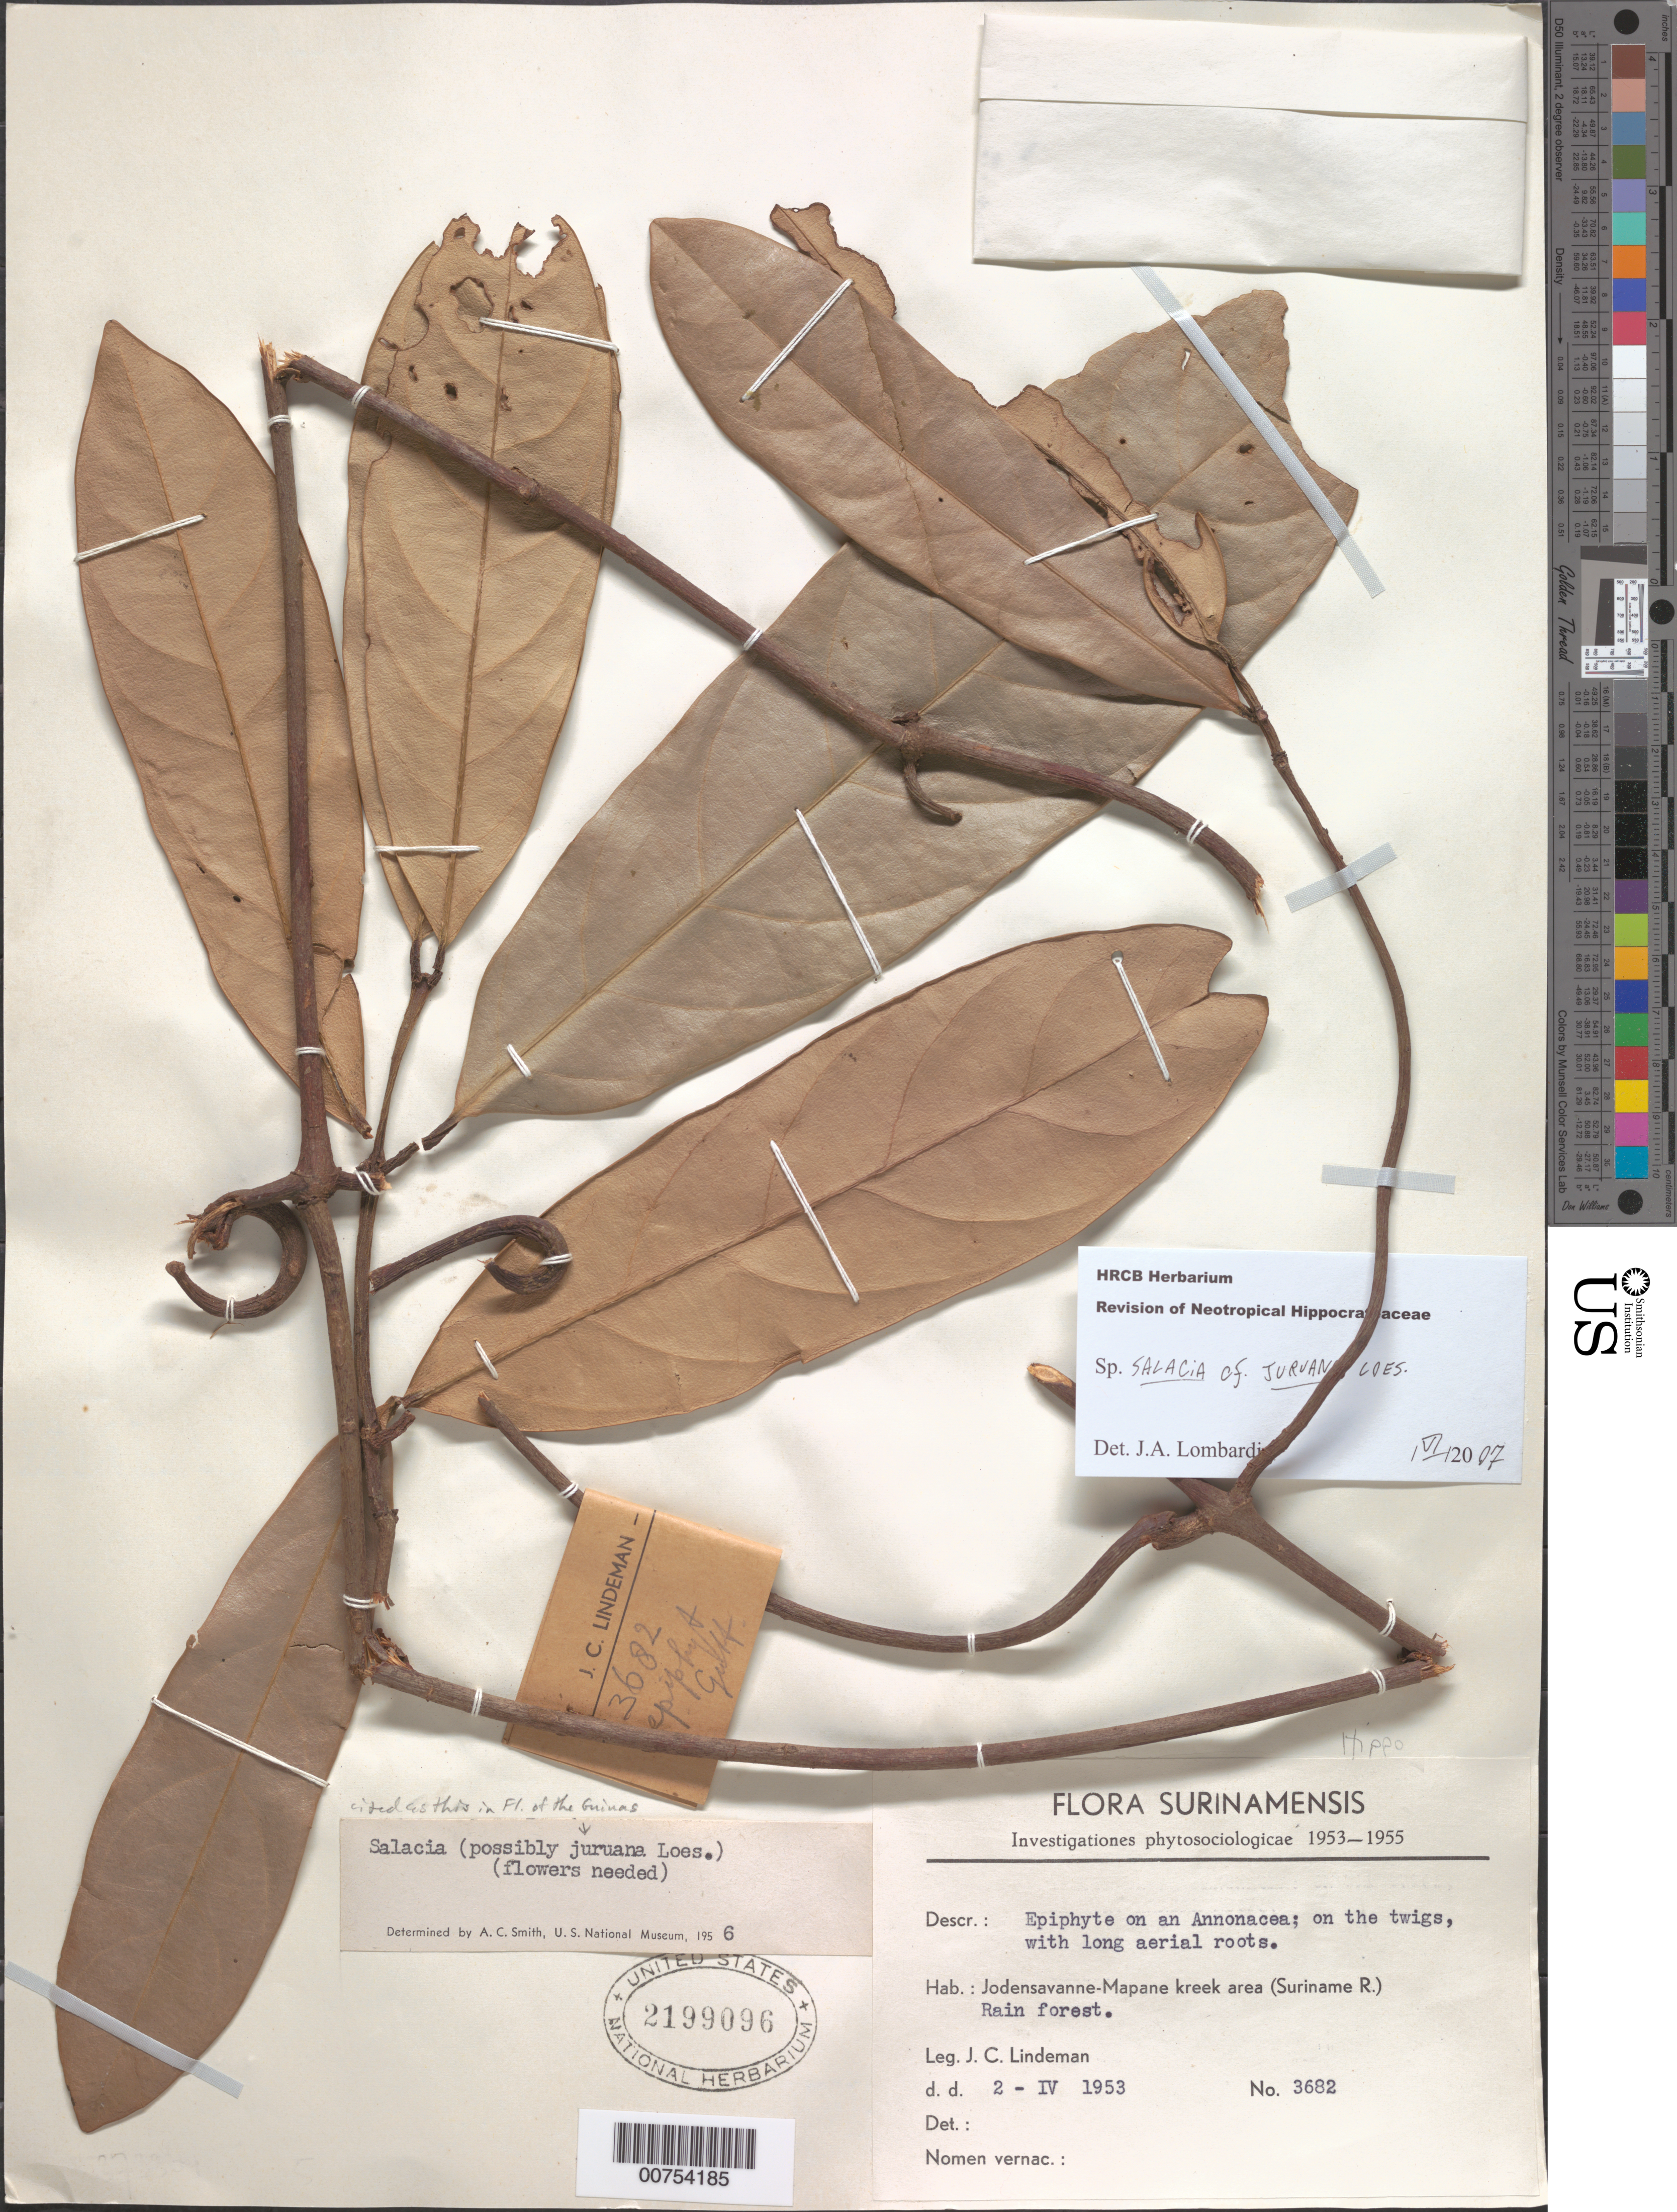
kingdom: Plantae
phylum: Tracheophyta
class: Magnoliopsida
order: Celastrales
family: Celastraceae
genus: Salacia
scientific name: Salacia juruana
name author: Loes.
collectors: J. C. Lindeman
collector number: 3682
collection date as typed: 2-Apr-53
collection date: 1953-04-02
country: Suriname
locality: Jodensavanne-Mapane kreek area (Suriname River)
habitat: Rainforest; on Annonacea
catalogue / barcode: US 2199096